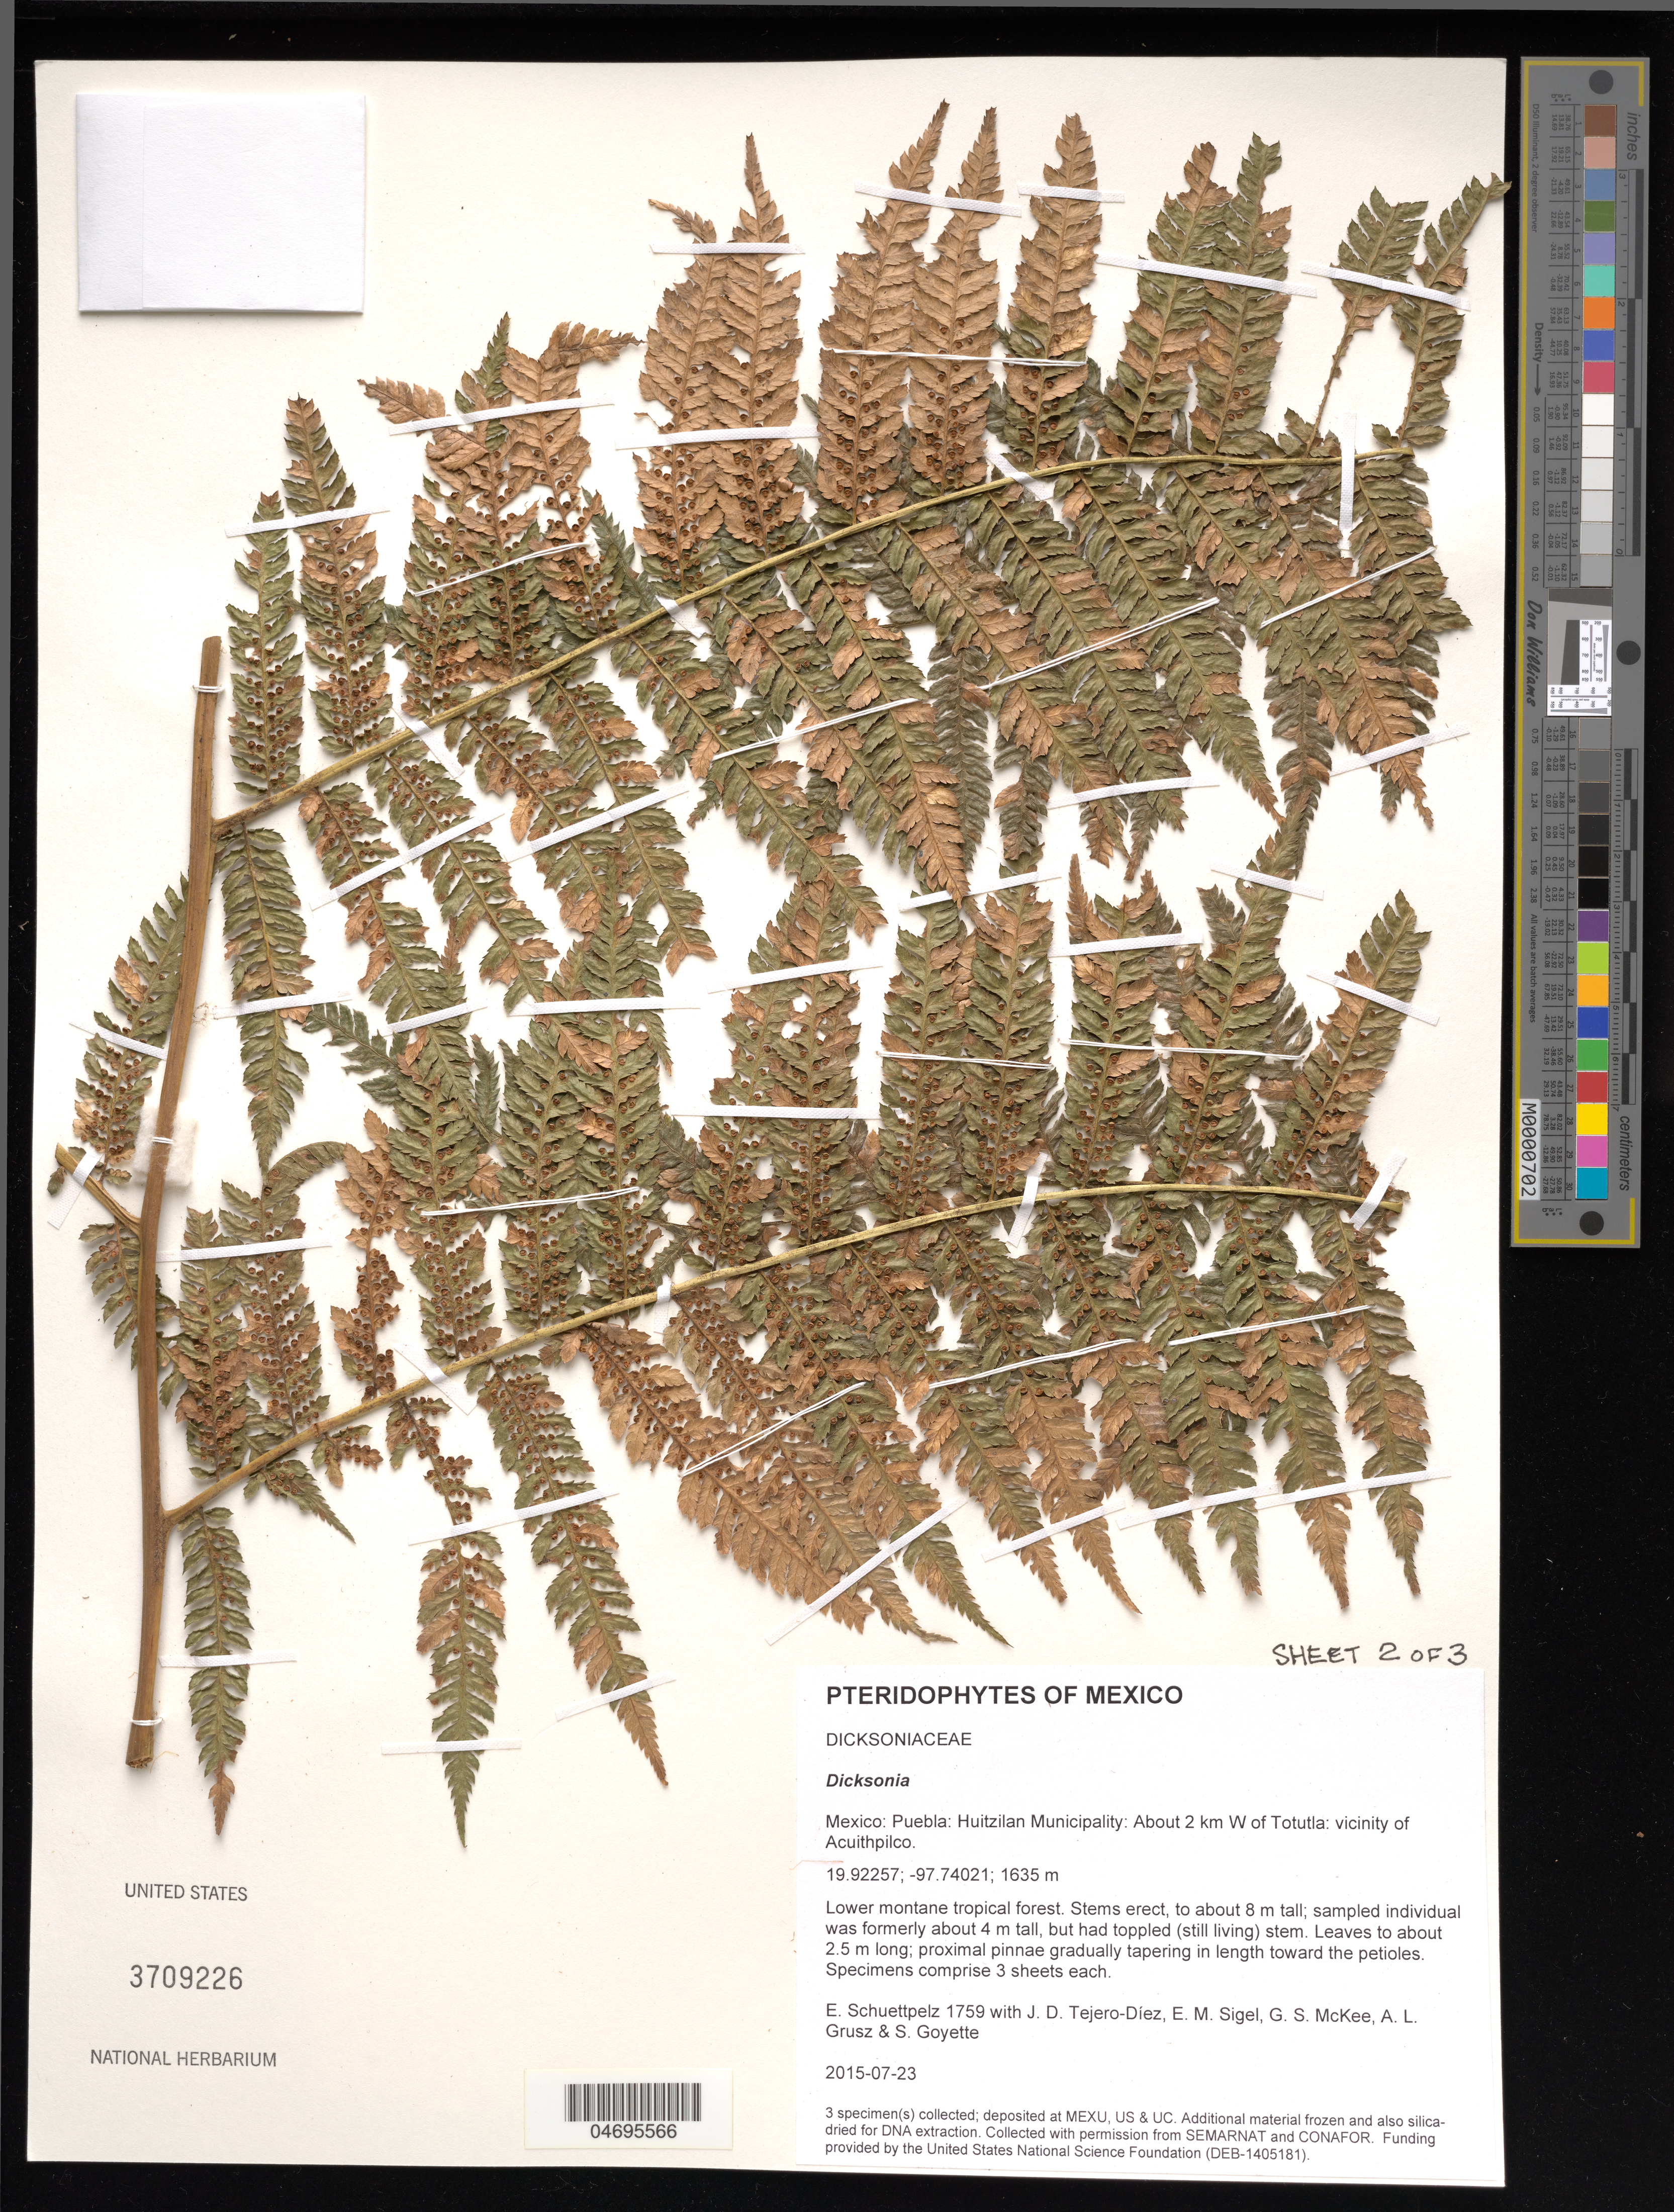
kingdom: Plantae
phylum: Tracheophyta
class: Polypodiopsida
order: Cyatheales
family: Dicksoniaceae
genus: Dicksonia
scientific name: Dicksonia sp.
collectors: E. Schuettpelz, D. Tejero-Díez, E. M. Sigel, G. S. McKee & A. Grusz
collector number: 1759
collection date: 2015-07-23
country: Mexico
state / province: Puebla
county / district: Huitzilan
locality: About 2 km W of Totutla: vicinity of Acuithpilco.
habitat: Lower montane tropical forest.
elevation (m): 1635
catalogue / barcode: US 3709226